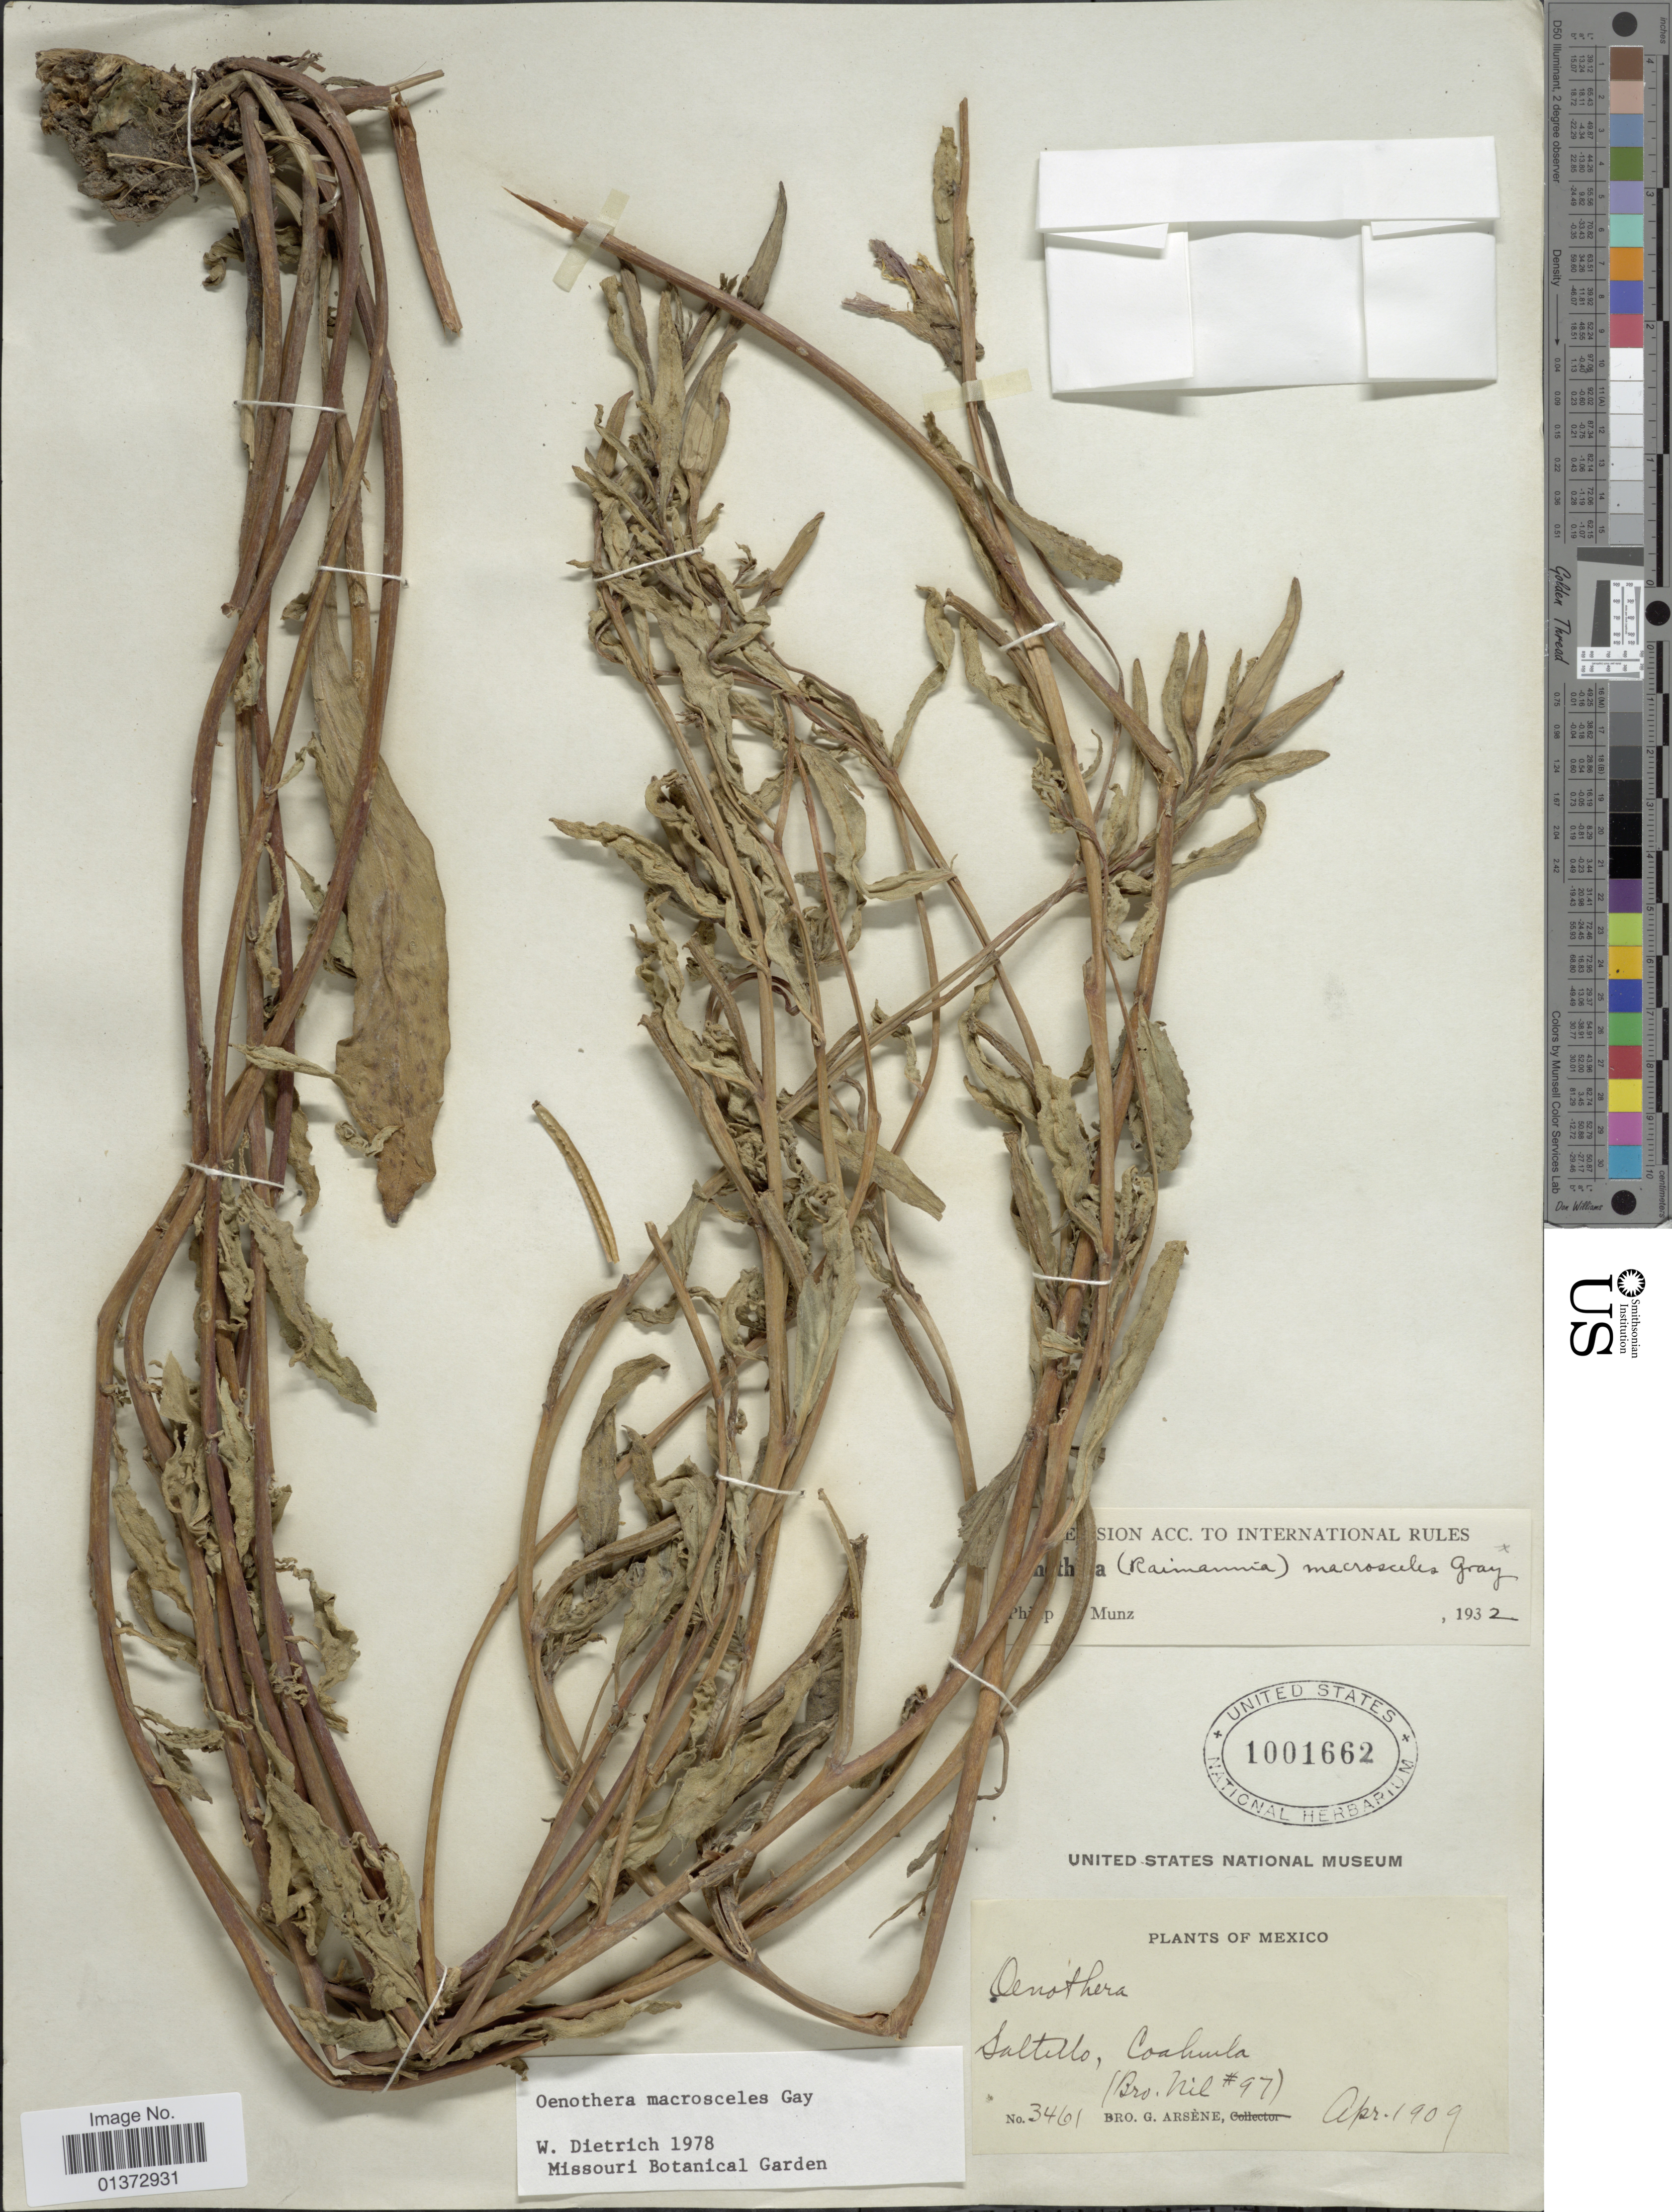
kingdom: Plantae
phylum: Tracheophyta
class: Magnoliopsida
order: Myrtales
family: Onagraceae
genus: Oenothera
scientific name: Oenothera macrosceles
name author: A. Gray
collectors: Bro. Nil & Bro. G. Arsène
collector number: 3461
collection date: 1909-04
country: Mexico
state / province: Coahuila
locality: Saltillo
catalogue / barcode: US 1001662